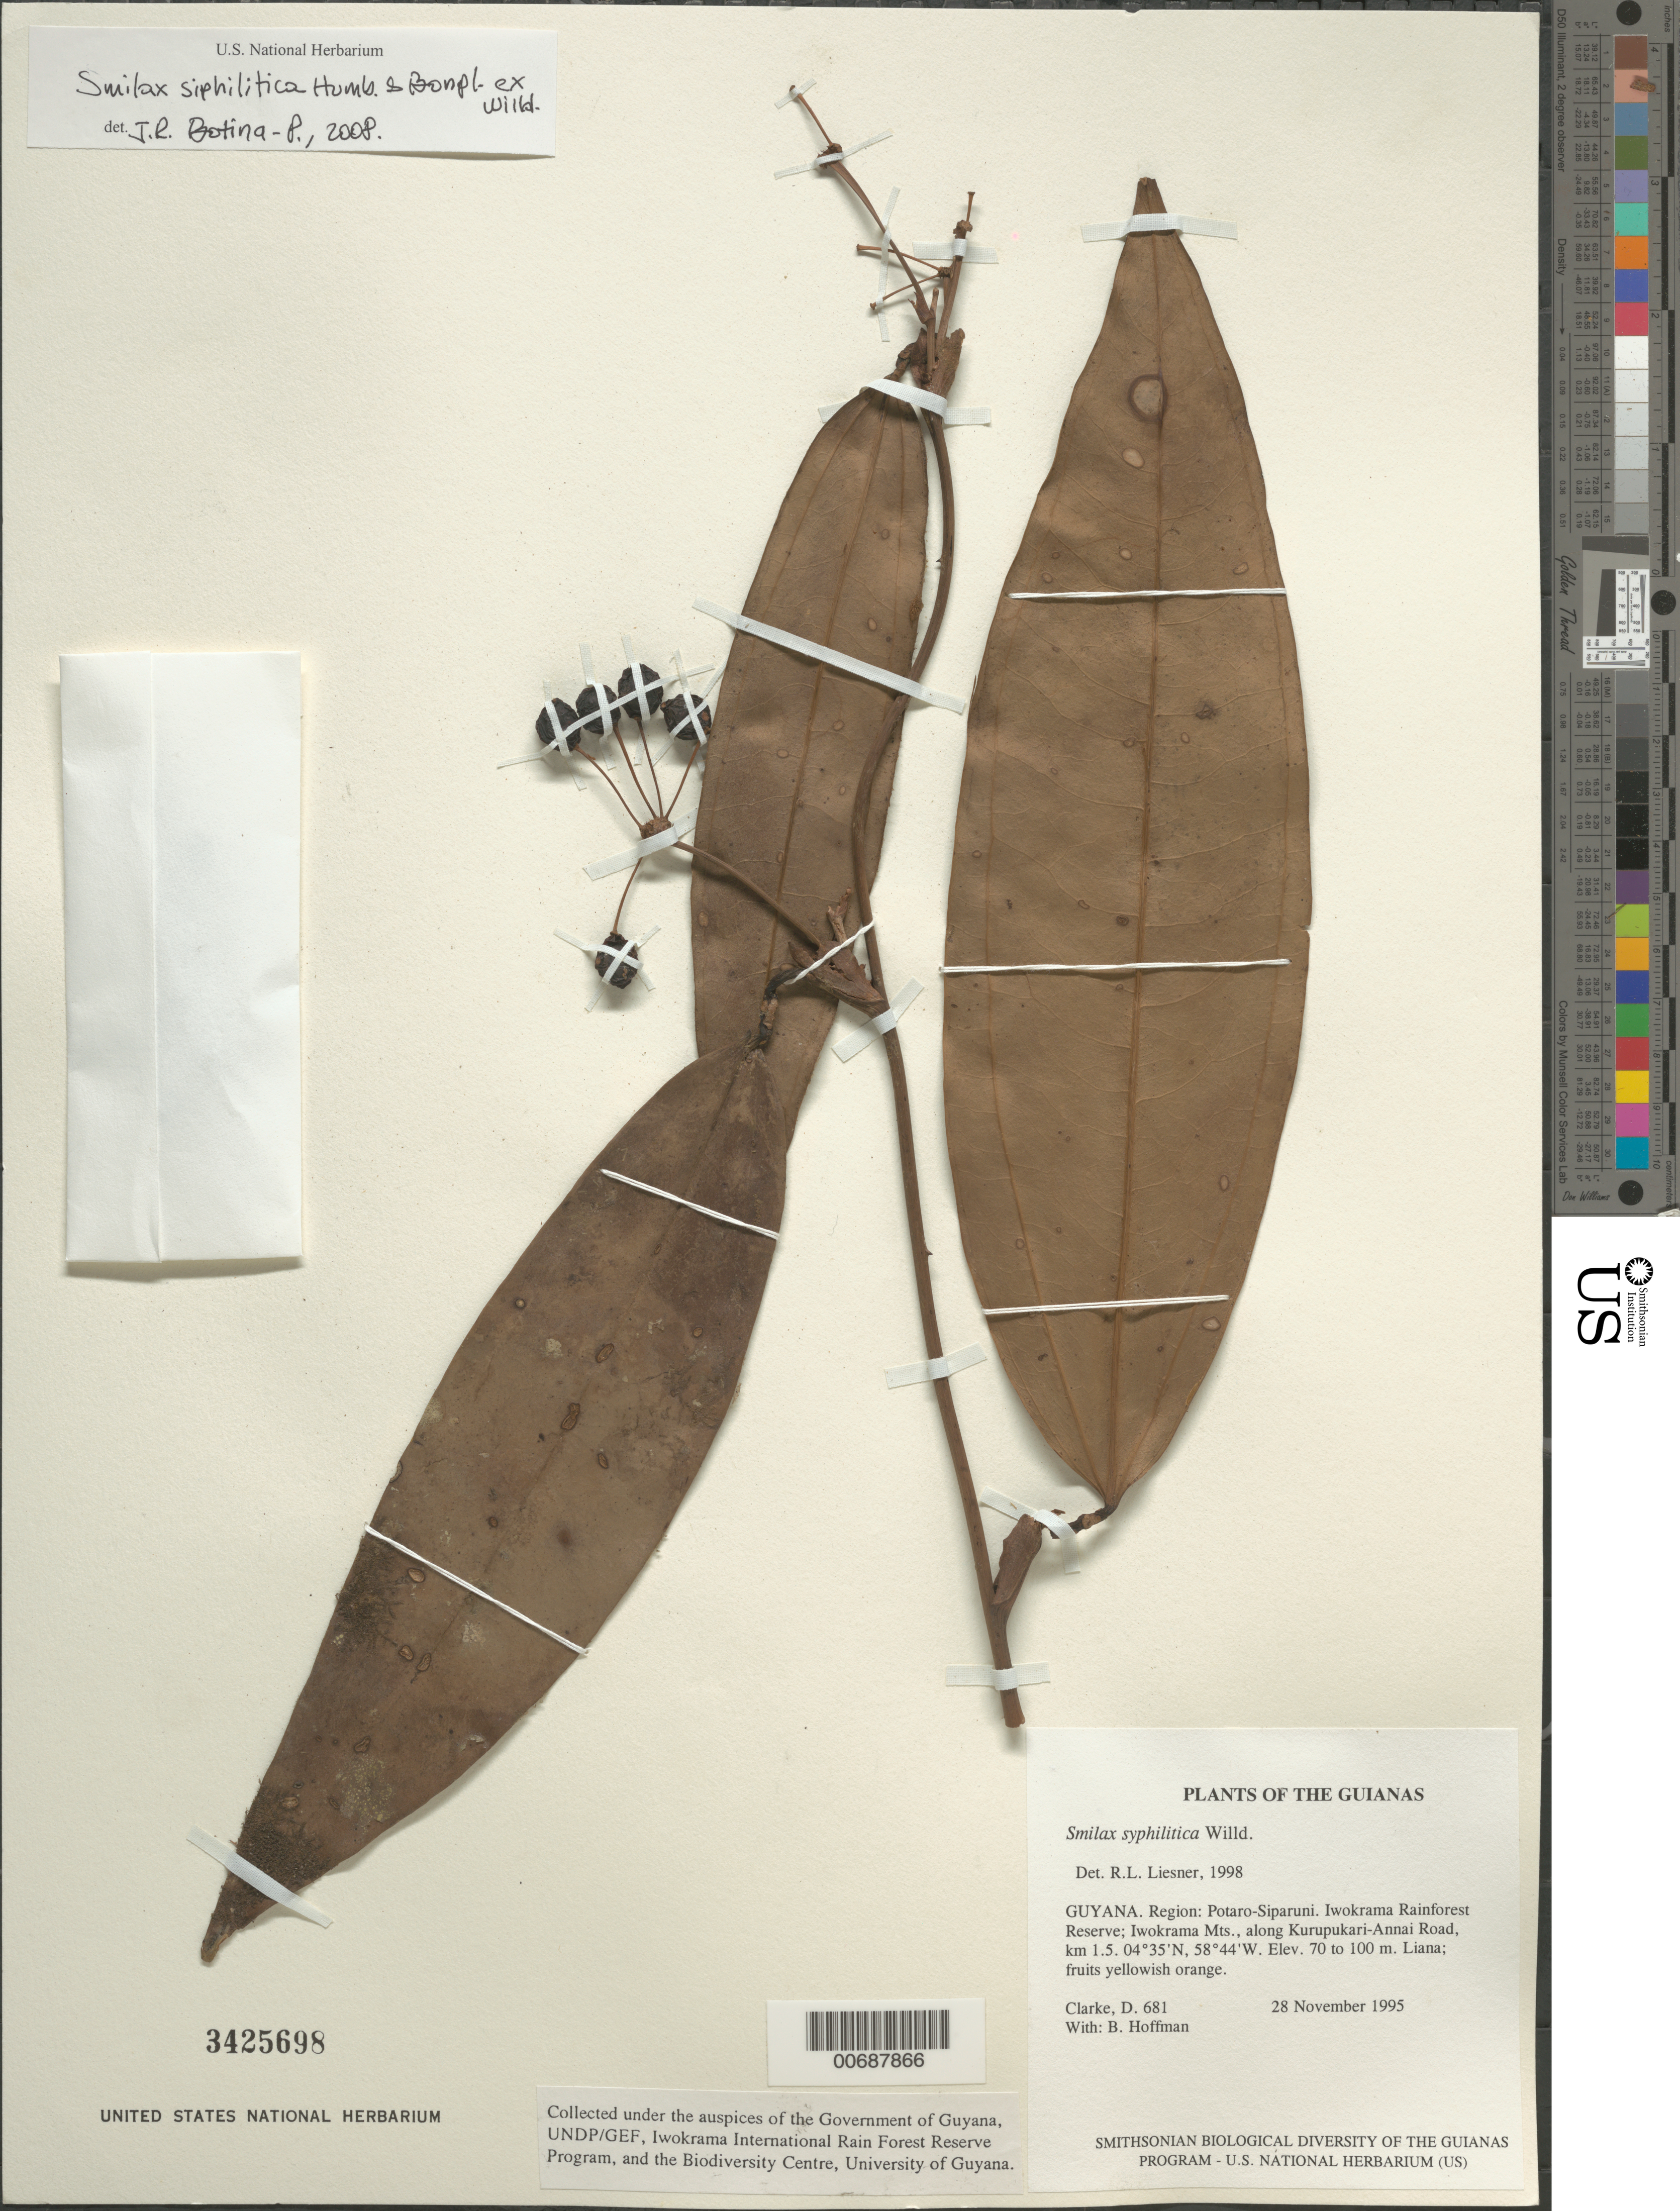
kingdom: Plantae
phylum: Tracheophyta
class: Liliopsida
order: Liliales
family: Smilacaceae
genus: Smilax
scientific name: Smilax syphilitica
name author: Humb. & Bonpl.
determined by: DeFilipps, R. A.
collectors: H. D. Clarke & B. Hoffman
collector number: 681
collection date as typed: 28 November 1995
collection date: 1995-11-28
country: Guyana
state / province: Potaro-Siparuni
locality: Iwokrama Rainforest Reserve; Iwokrama Mts., along Kurupukari-Annai Road, km 1.5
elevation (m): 70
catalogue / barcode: US 3425698